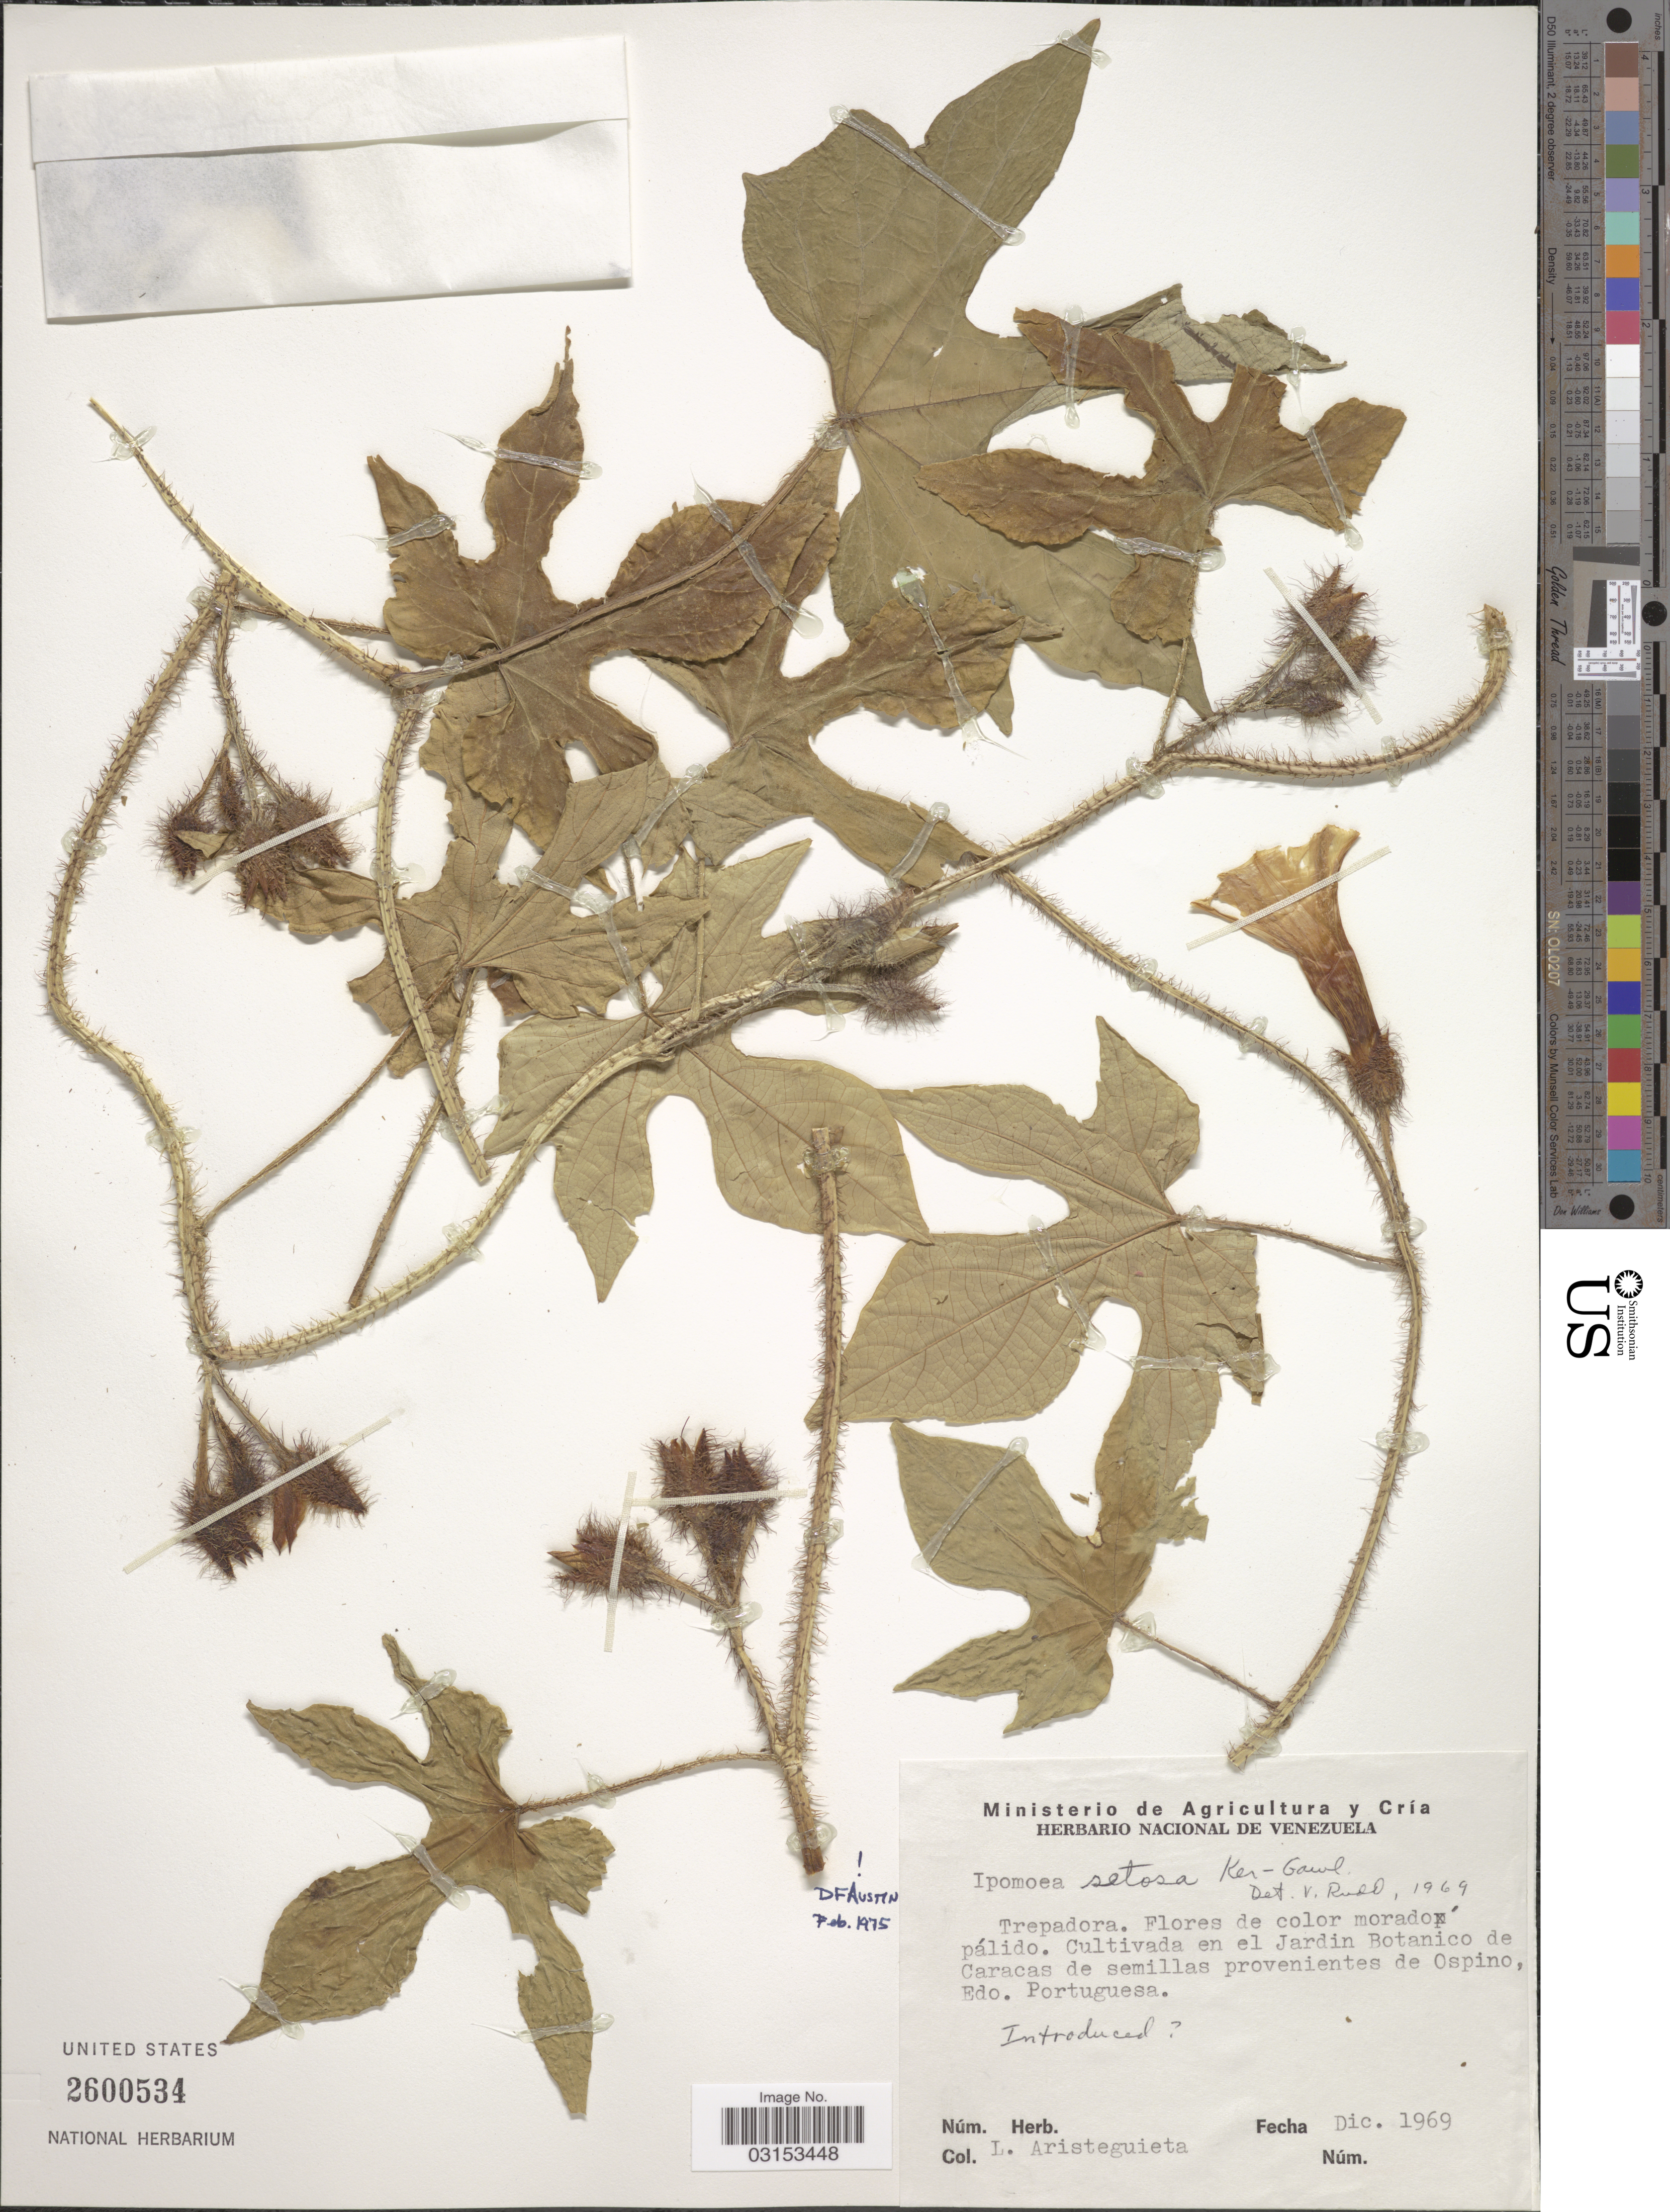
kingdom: Plantae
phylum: Tracheophyta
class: Magnoliopsida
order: Solanales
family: Convolvulaceae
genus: Ipomoea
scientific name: Ipomoea setosa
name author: Ker Gawl.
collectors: L. Aristeguieta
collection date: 1969-12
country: Venezuela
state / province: Portuguesa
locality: Jardin Botanico de Caracas de semillas provenientes de Ospino.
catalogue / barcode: US 2600534